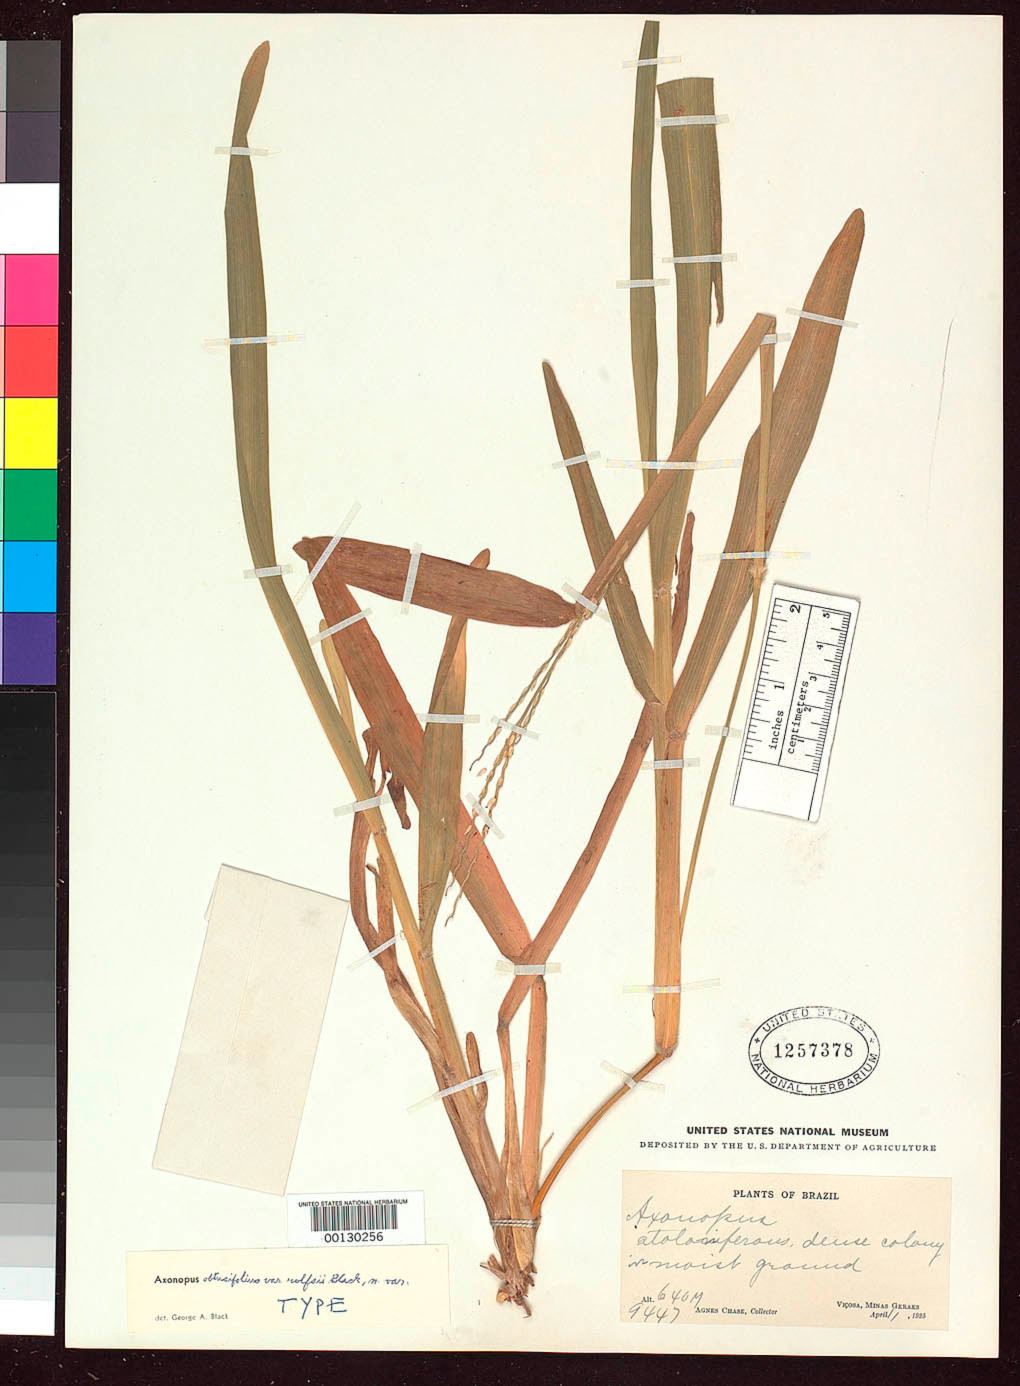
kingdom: Plantae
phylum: Tracheophyta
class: Liliopsida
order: Poales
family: Poaceae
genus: Axonopus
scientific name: Axonopus obtusifolius var. rolfsii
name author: G.A. Black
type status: Holotype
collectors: A. Chase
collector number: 9447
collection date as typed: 11 Apr 1925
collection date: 1925-04-11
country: Brazil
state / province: Minas Gerais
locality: Vicosa.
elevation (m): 640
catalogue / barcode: US 1257378